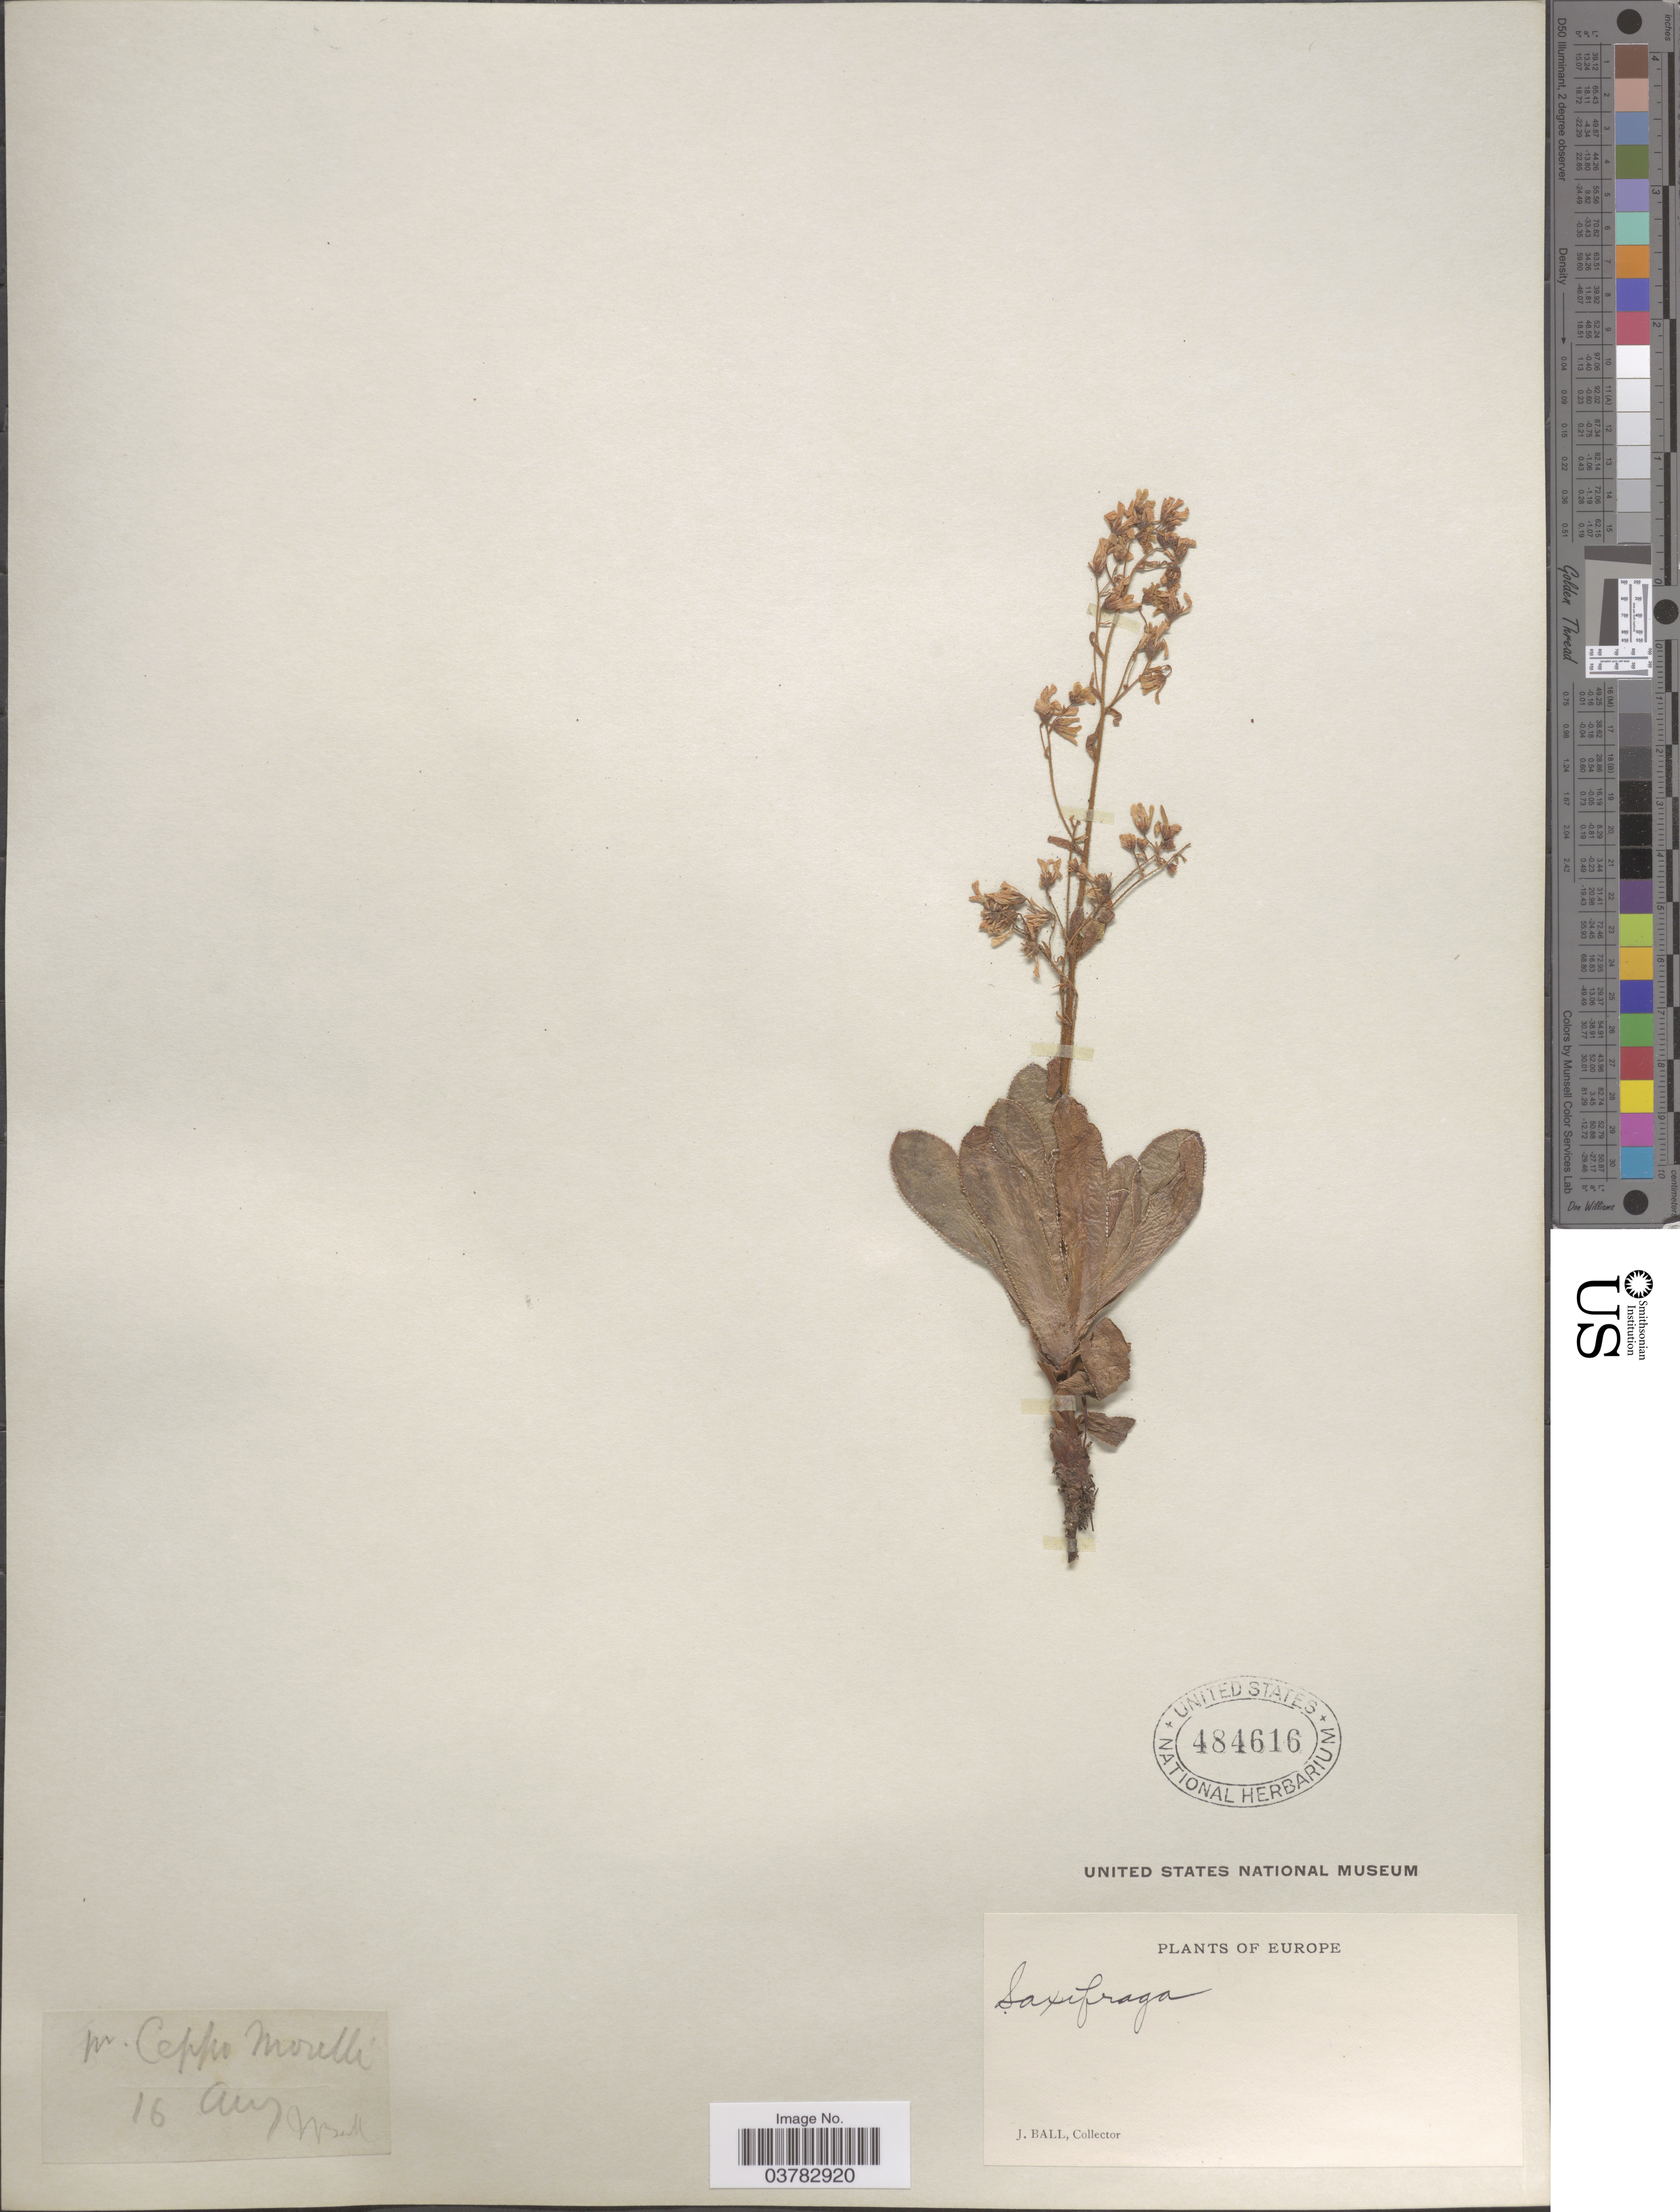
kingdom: Plantae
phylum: Tracheophyta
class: Magnoliopsida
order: Saxifragales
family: Saxifragaceae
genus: Saxifraga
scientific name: Saxifraga sp.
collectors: J. Ball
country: Italy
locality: Europe. Pr. Ceppo Morelli.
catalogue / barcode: US 484616